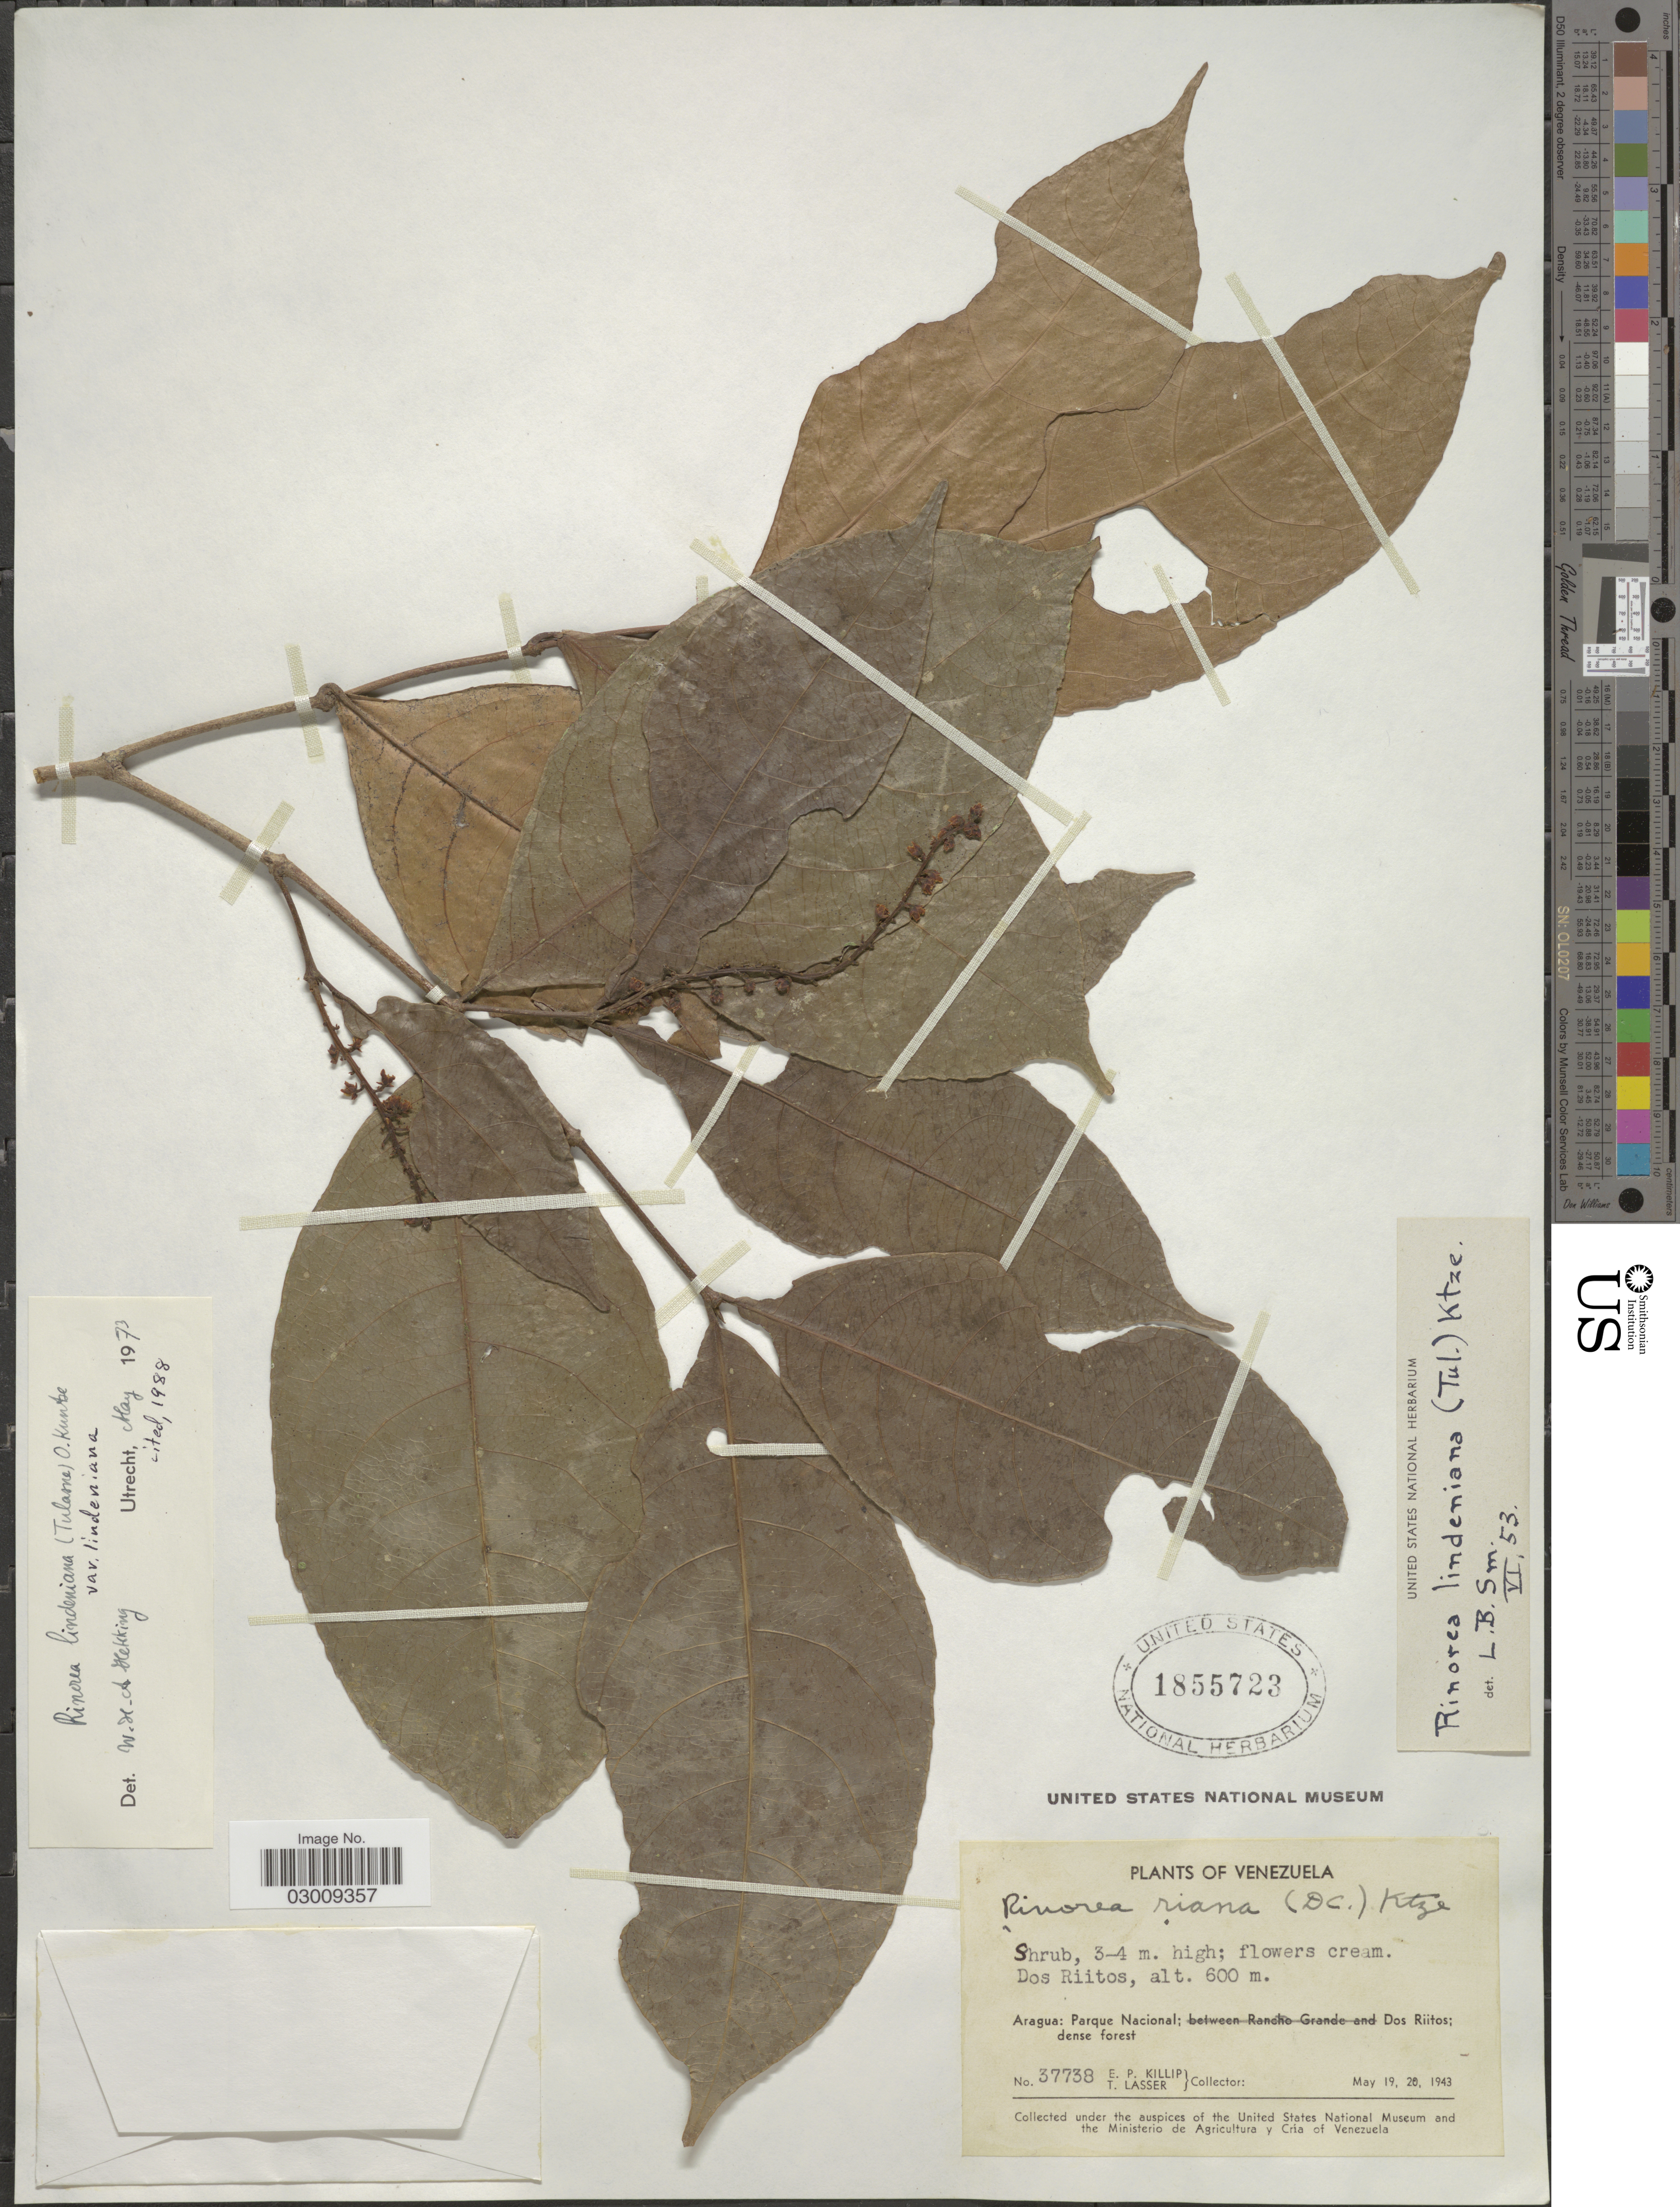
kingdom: Plantae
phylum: Tracheophyta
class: Magnoliopsida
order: Malpighiales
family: Violaceae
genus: Rinorea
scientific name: Rinorea lindeniana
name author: (Tul.) Kuntze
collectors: E. P. Killip & T. Lasser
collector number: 37738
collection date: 1943-05-19/1943-05-20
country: Venezuela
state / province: Aragua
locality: Dos Riitos. Parque Nacional; Dos Riitos.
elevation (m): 600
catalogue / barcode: US 1855723